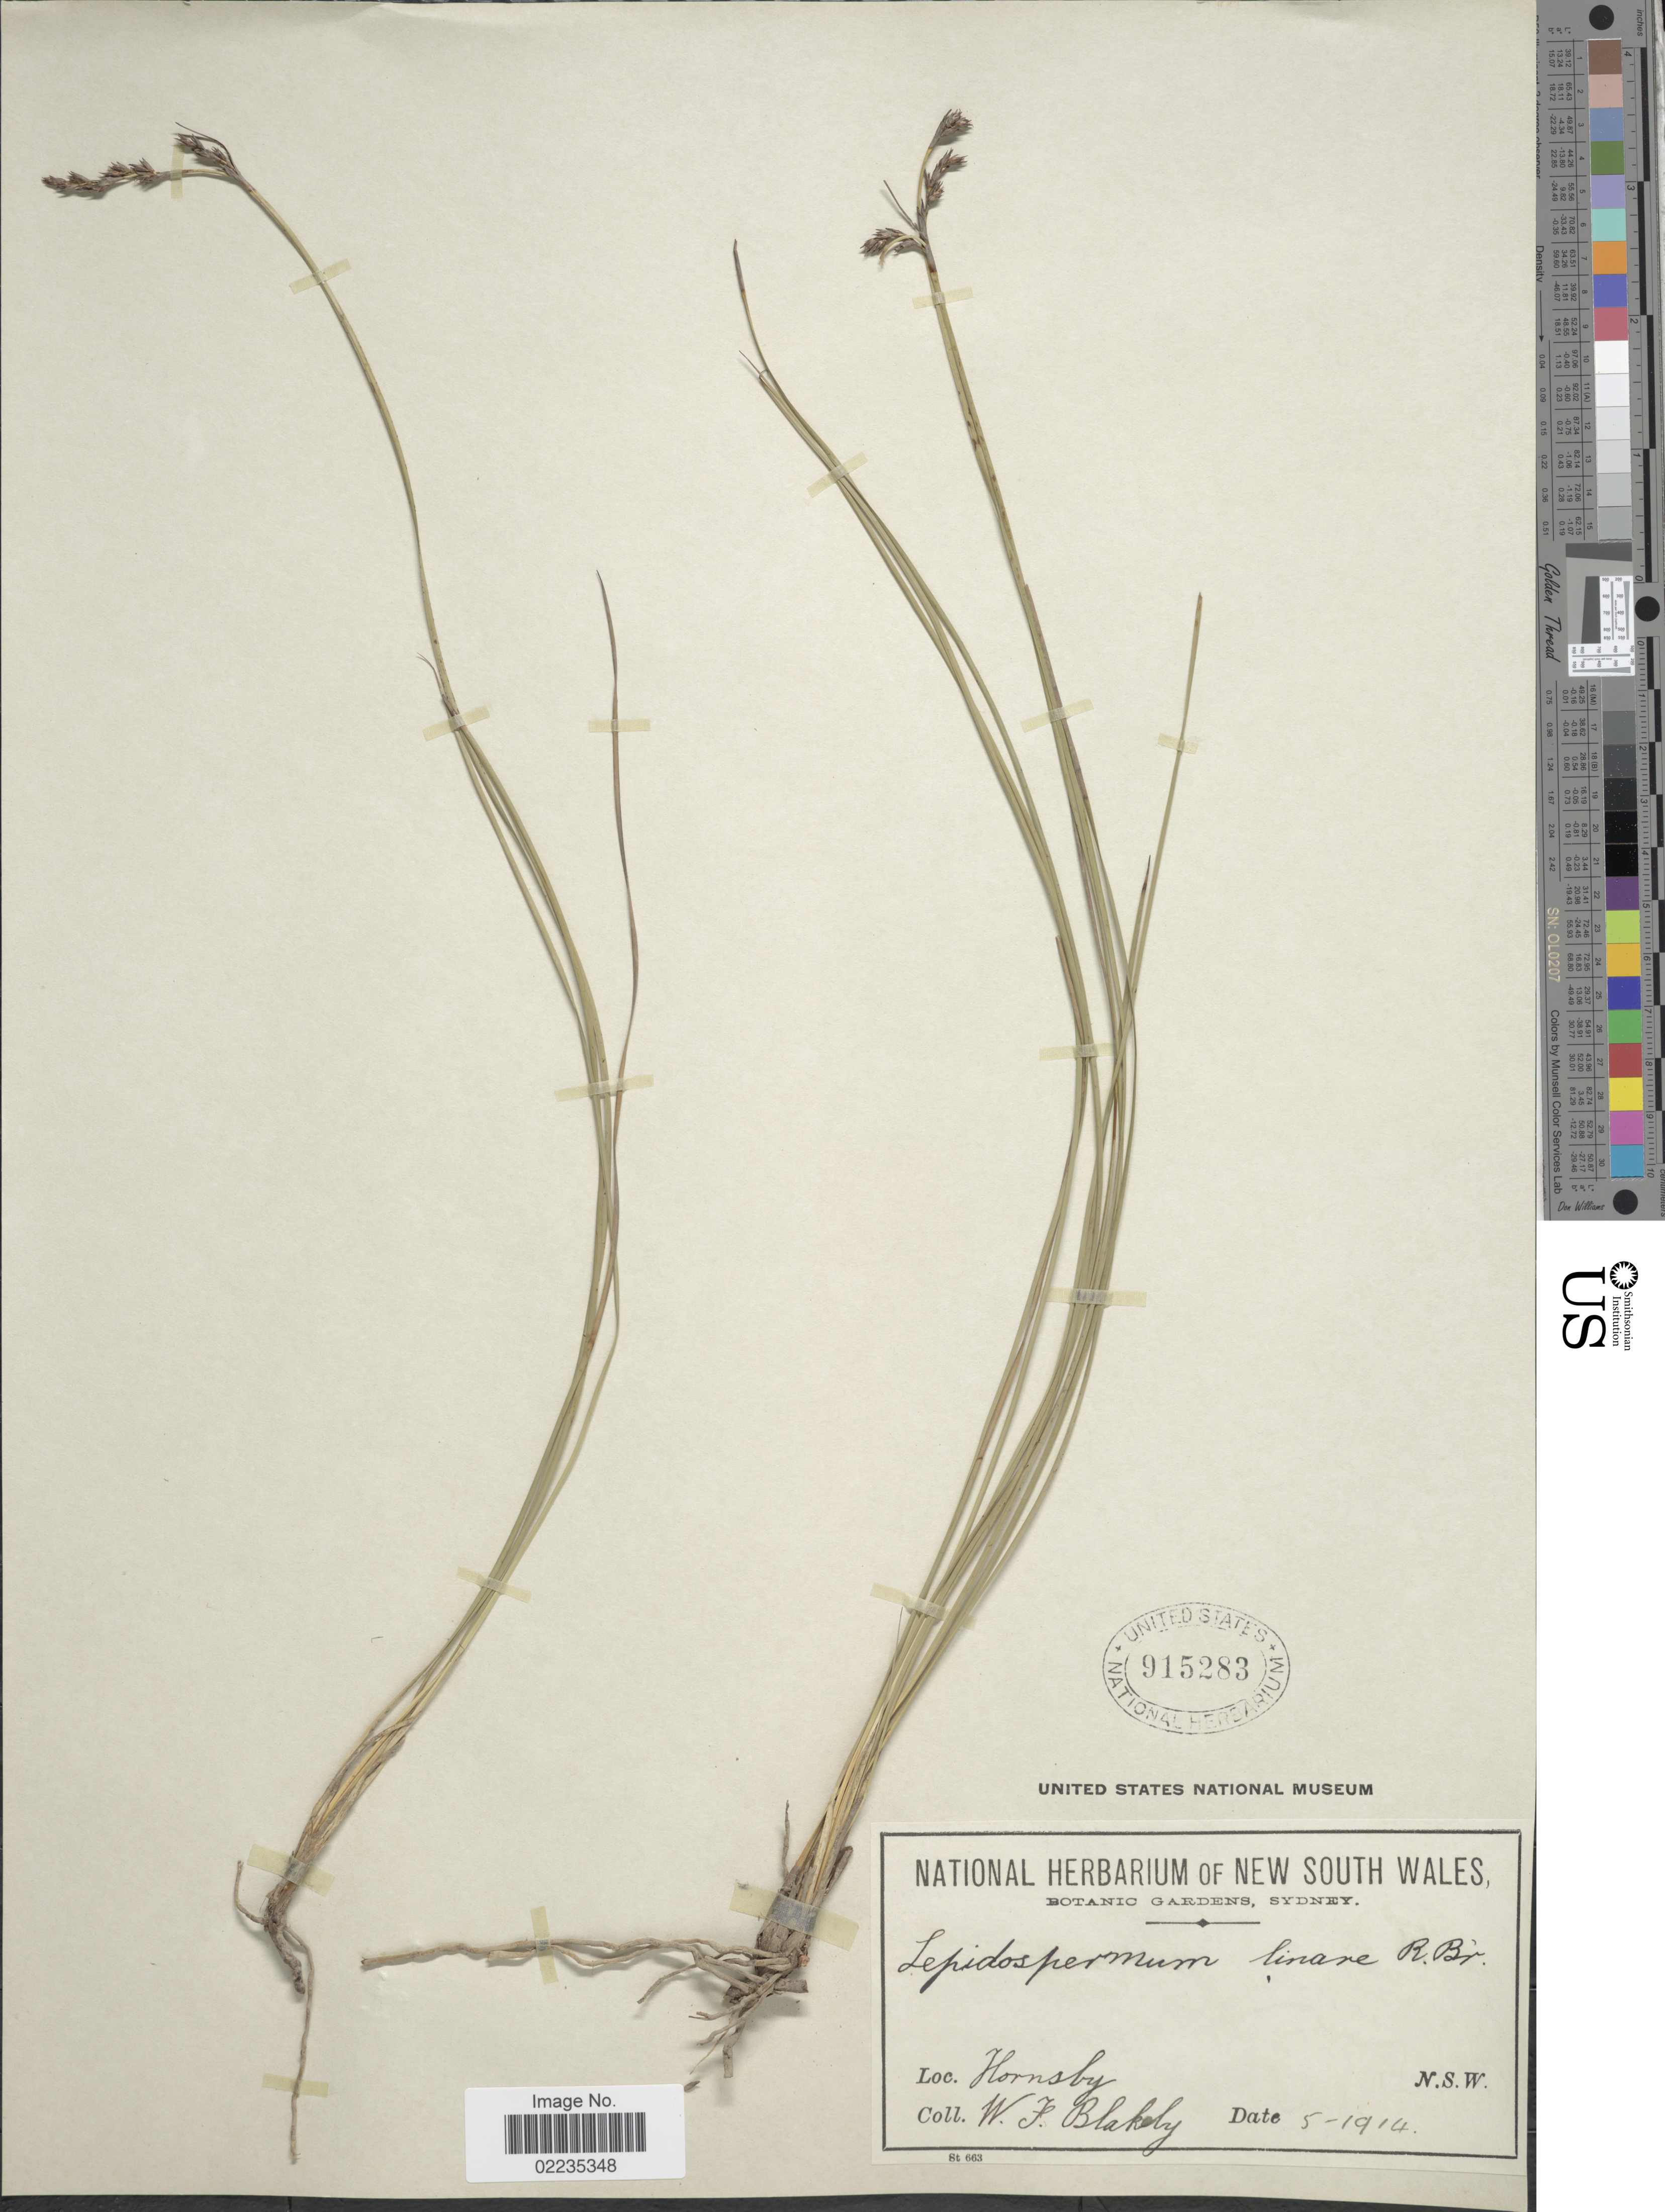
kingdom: Plantae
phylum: Tracheophyta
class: Liliopsida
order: Poales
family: Cyperaceae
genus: Lepidosperma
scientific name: Lepidosperma lineare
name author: R. Br.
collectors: W. Blakely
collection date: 1914-05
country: Australia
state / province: New South Wales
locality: Hornsby, N.S.W.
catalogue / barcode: US 915283